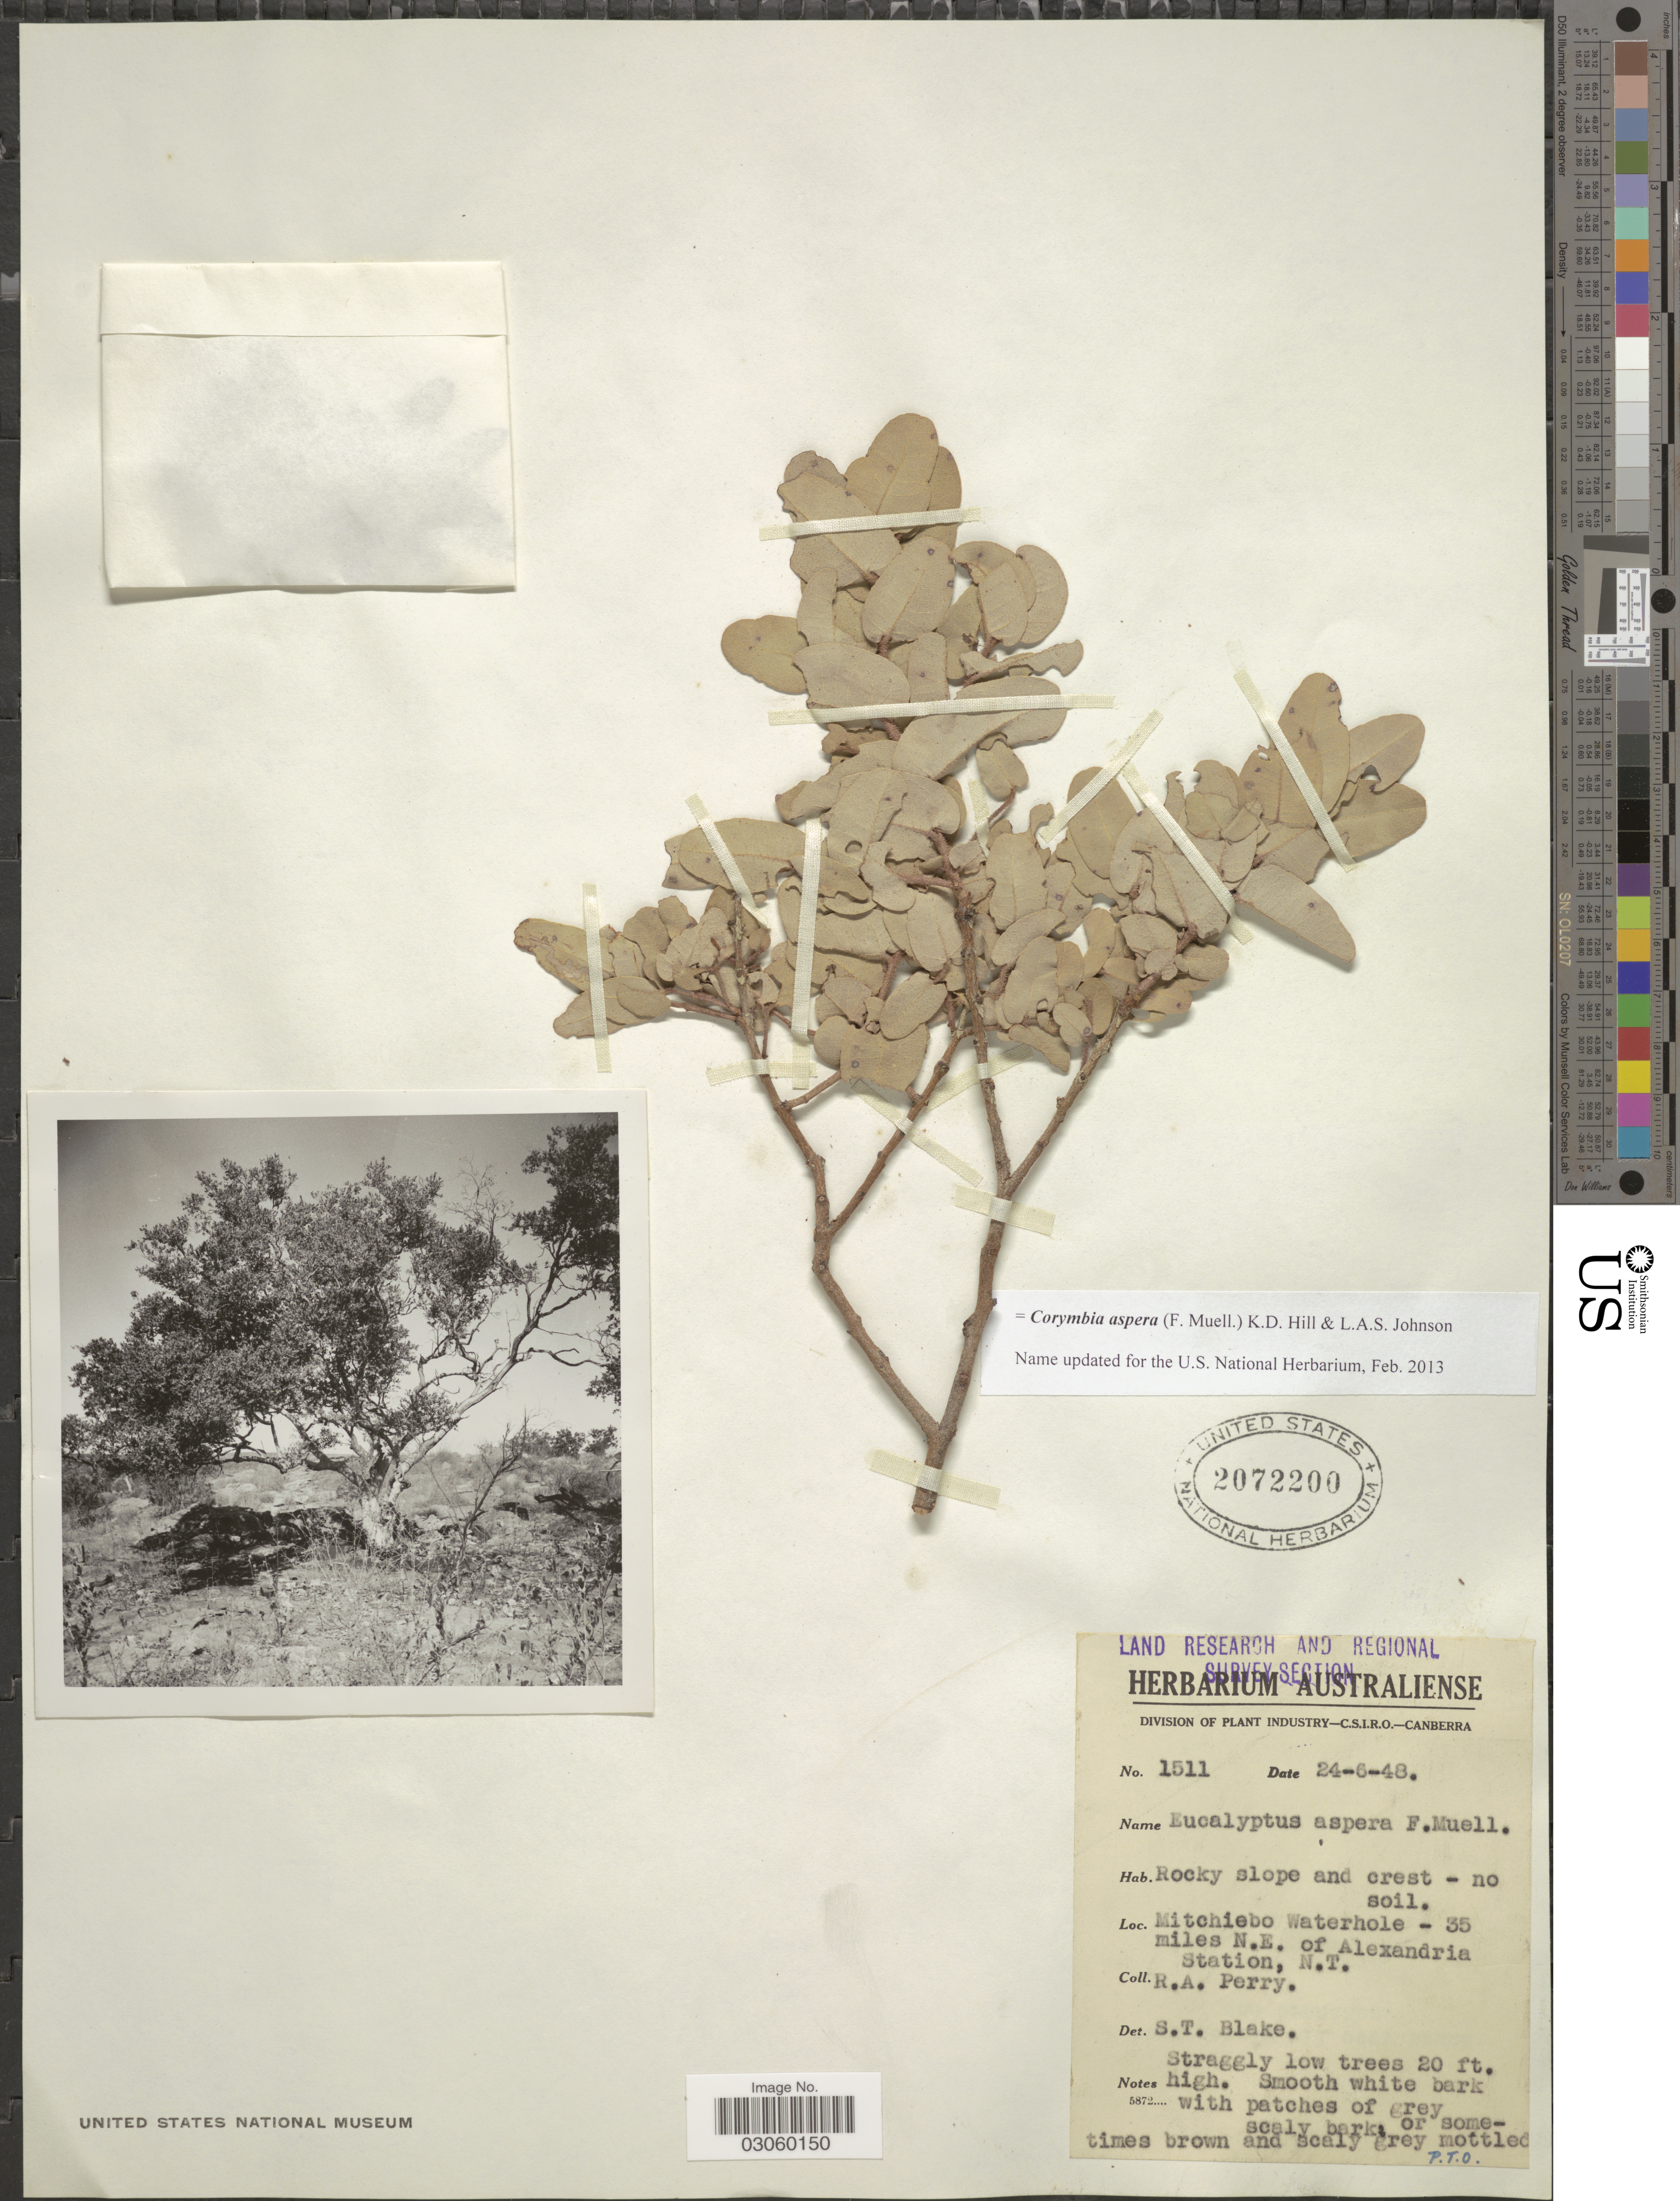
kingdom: Plantae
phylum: Tracheophyta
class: Magnoliopsida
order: Myrtales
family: Myrtaceae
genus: Corymbia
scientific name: Corymbia aspera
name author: (F. Muell.) K.D. Hill & L.A.S. Johnson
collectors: Perry, R. A.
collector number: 1511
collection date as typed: Transcribed d/m/y: 24/6/48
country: Australia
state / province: Northern Territory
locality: Mitchiebo Waterhole - 35 miles N.E. of Alexandria Station, N.T.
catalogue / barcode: US 2072200